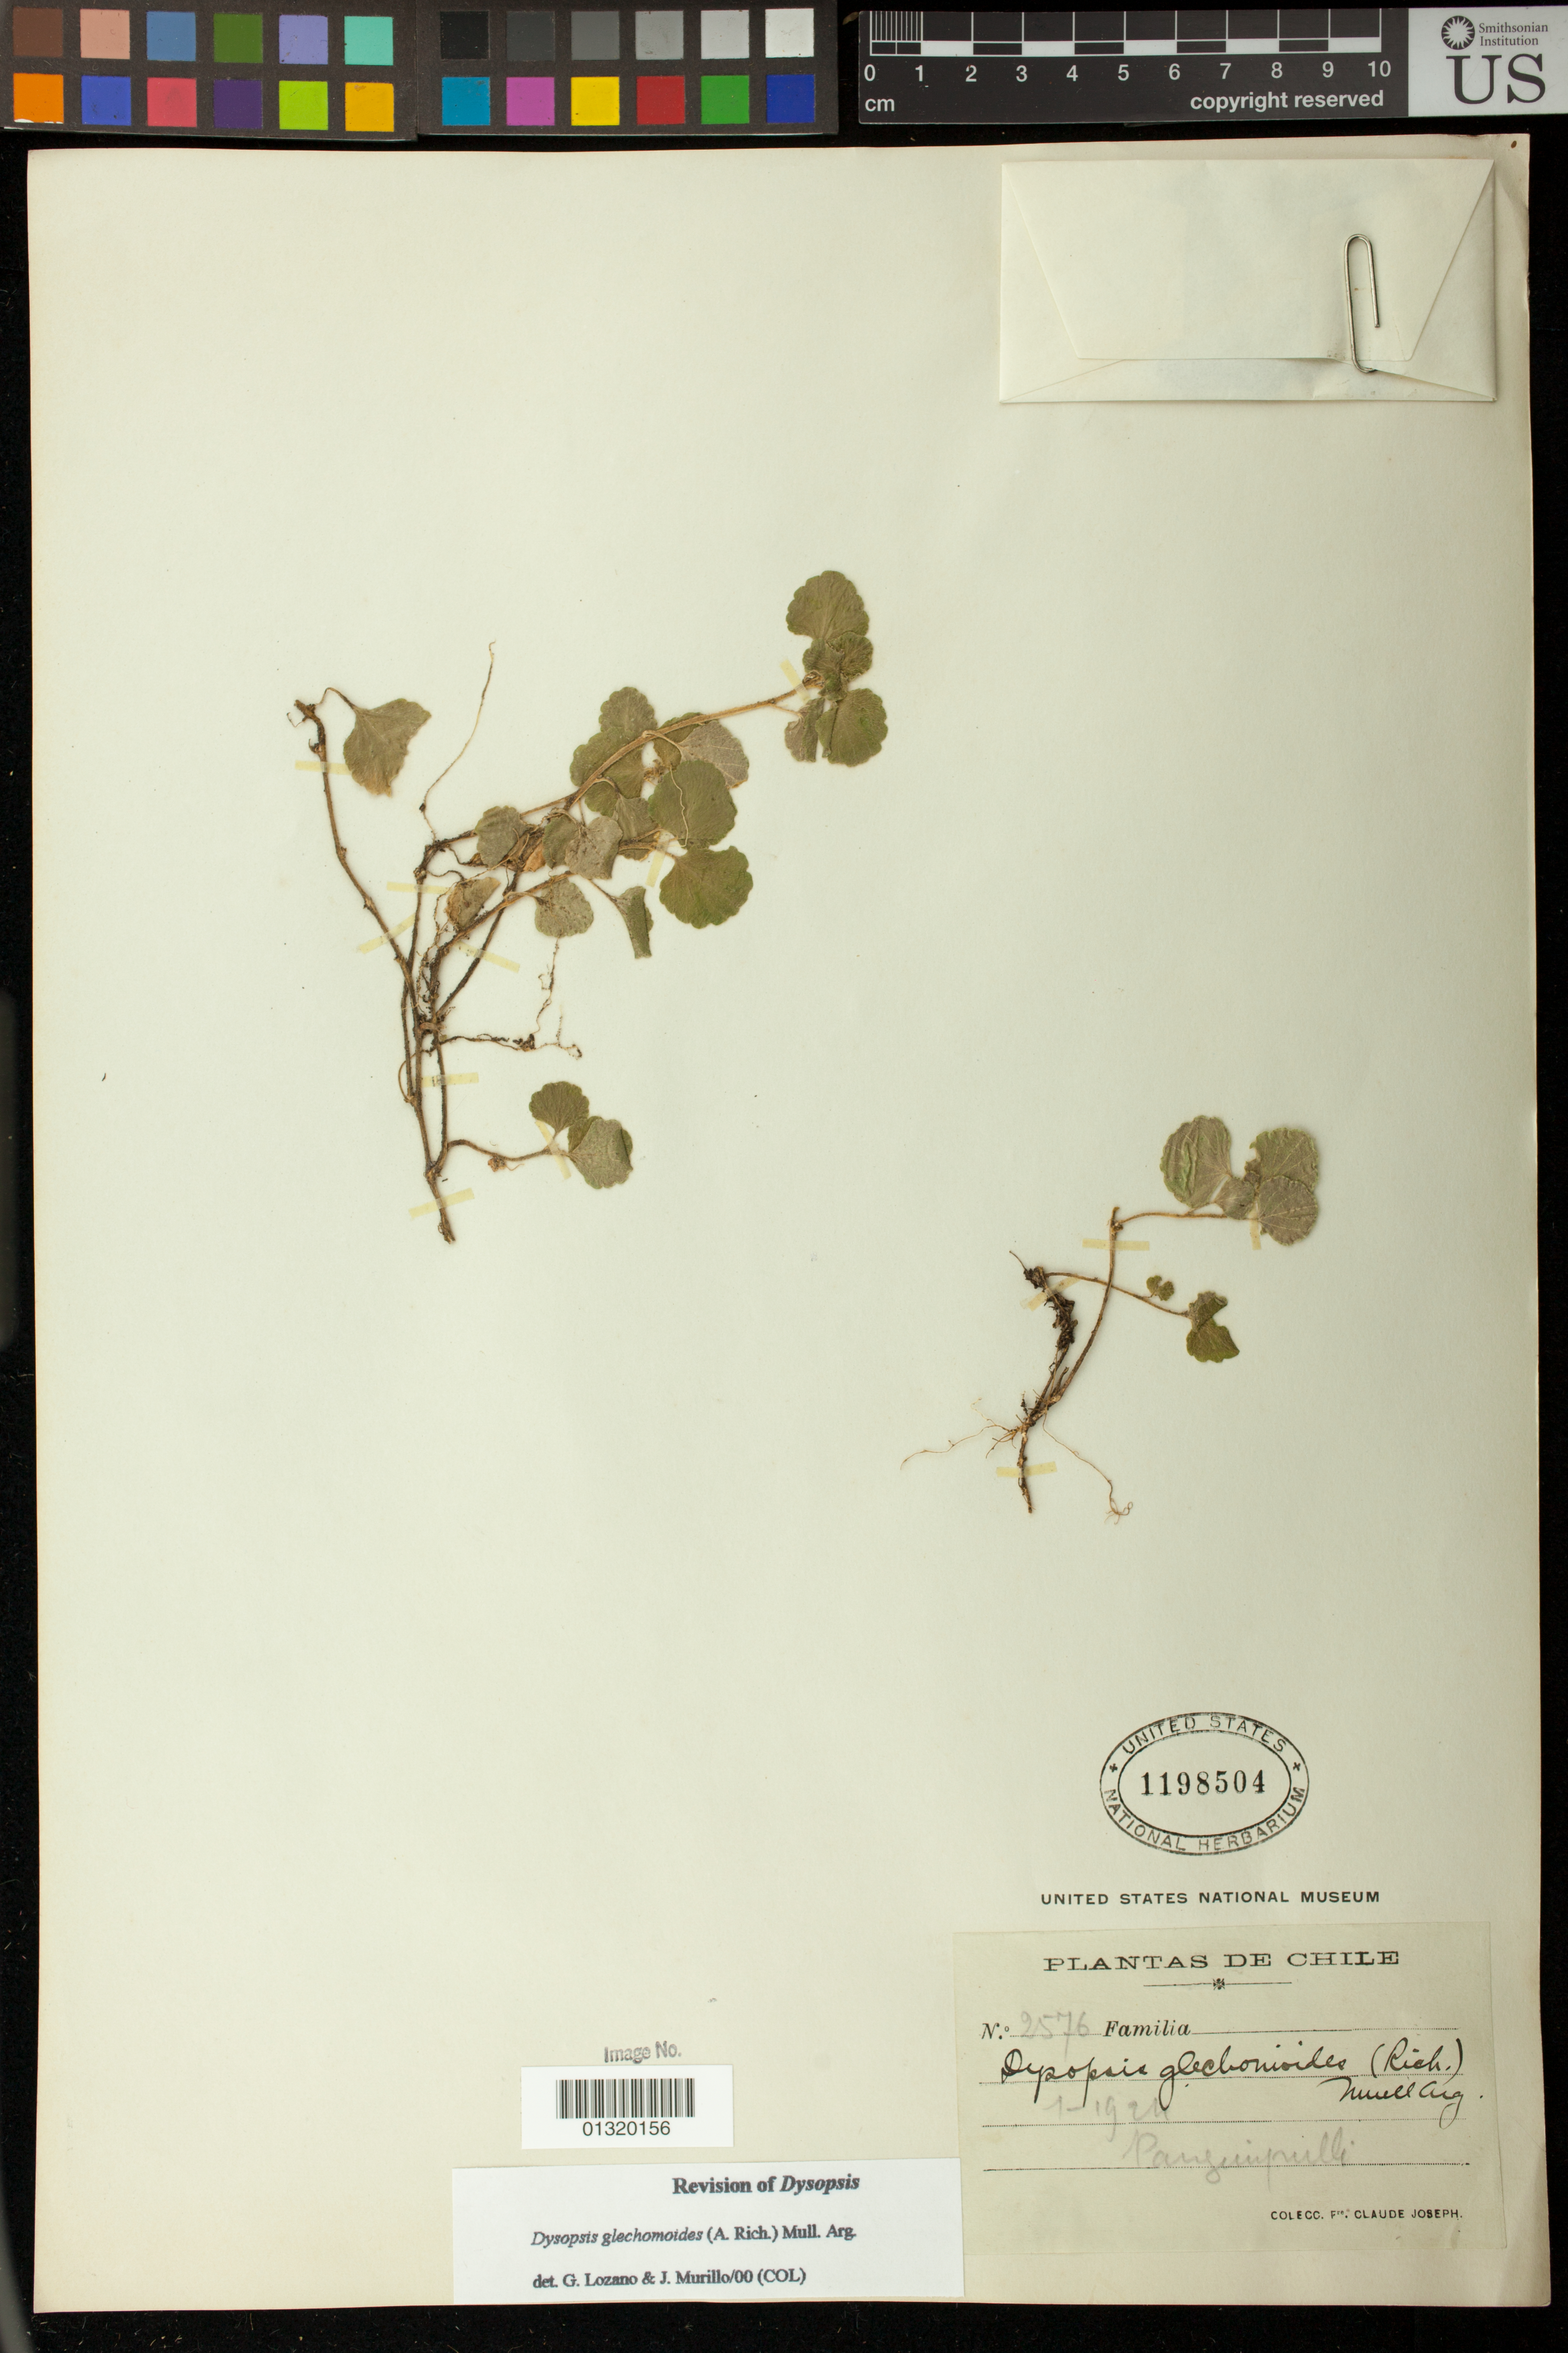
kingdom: Plantae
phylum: Tracheophyta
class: Magnoliopsida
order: Malpighiales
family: Euphorbiaceae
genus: Dysopsis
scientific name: Dysopsis glechomoides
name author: (A. Rich.) Müll. Arg.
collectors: C. Joseph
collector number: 2576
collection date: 1924-01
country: Chile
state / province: Los Ríos (XIV)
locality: Panguipulli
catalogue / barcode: US 1198504